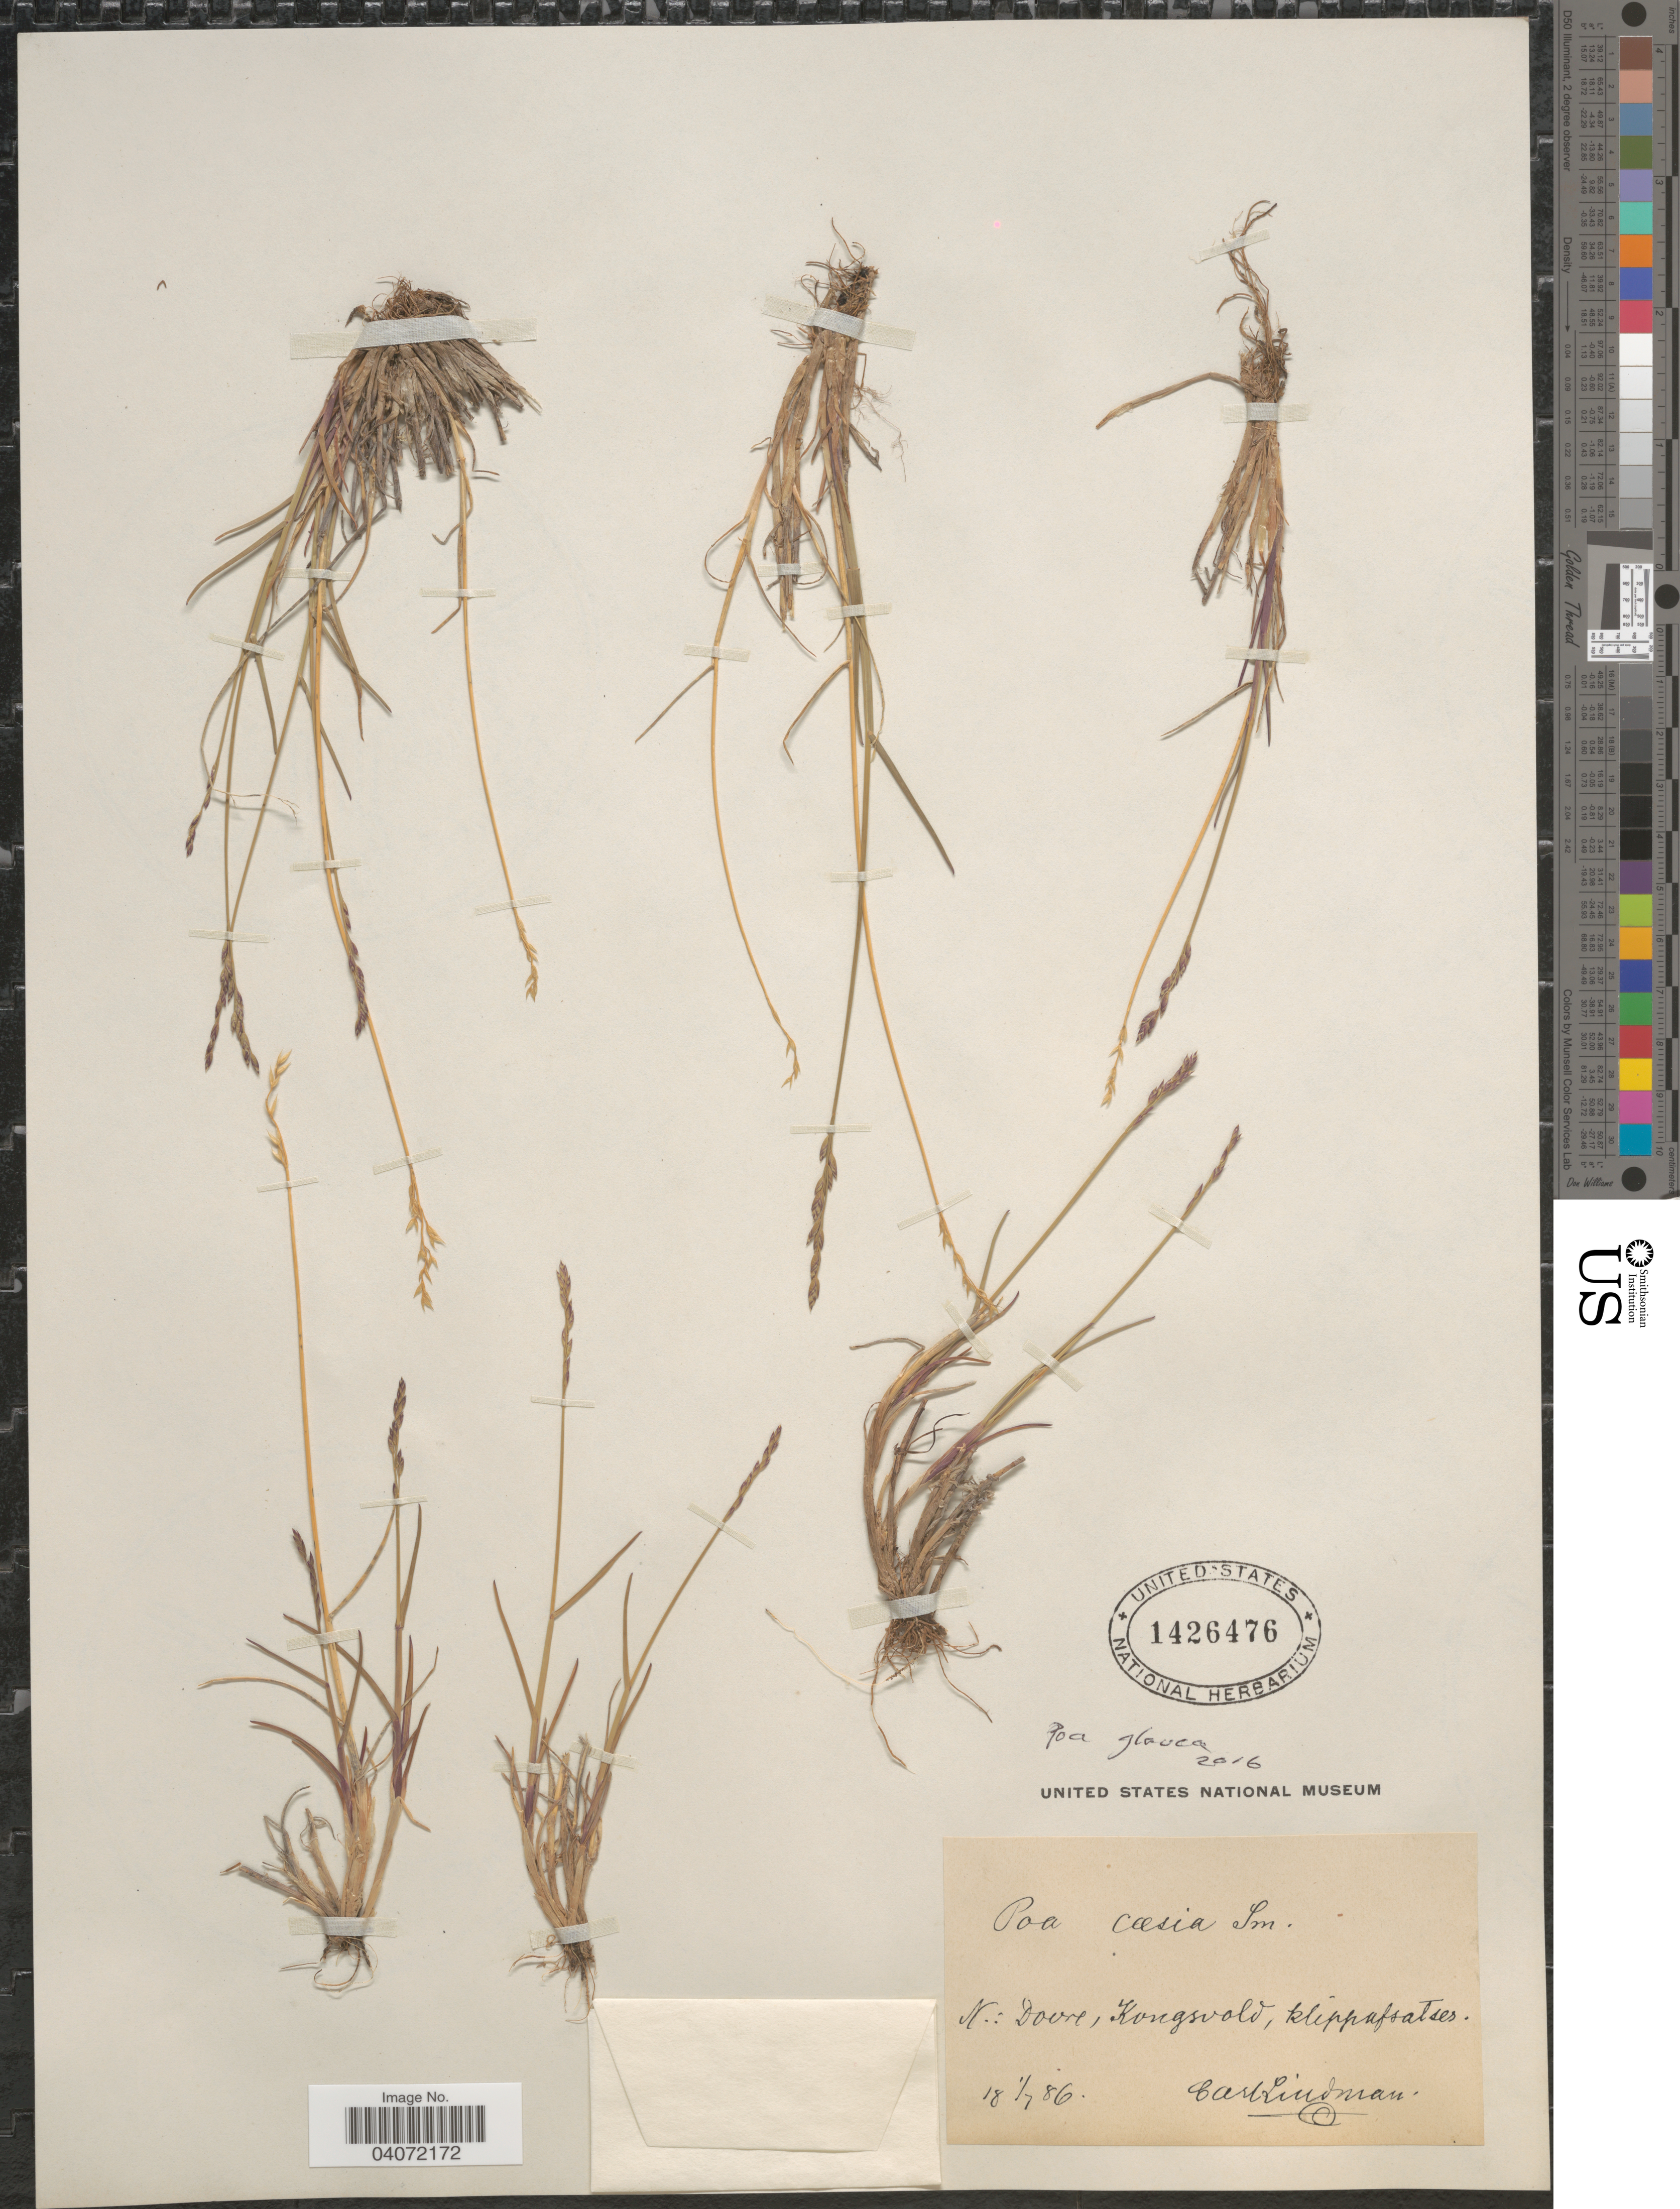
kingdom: Plantae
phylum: Tracheophyta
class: Liliopsida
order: Poales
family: Poaceae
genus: Poa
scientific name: Poa glauca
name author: Vahl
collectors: C. A. M. Lindman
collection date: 1886-07-01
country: Norway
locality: N.: Dovre, Kongsvold, klippafsatses.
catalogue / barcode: US 1426476